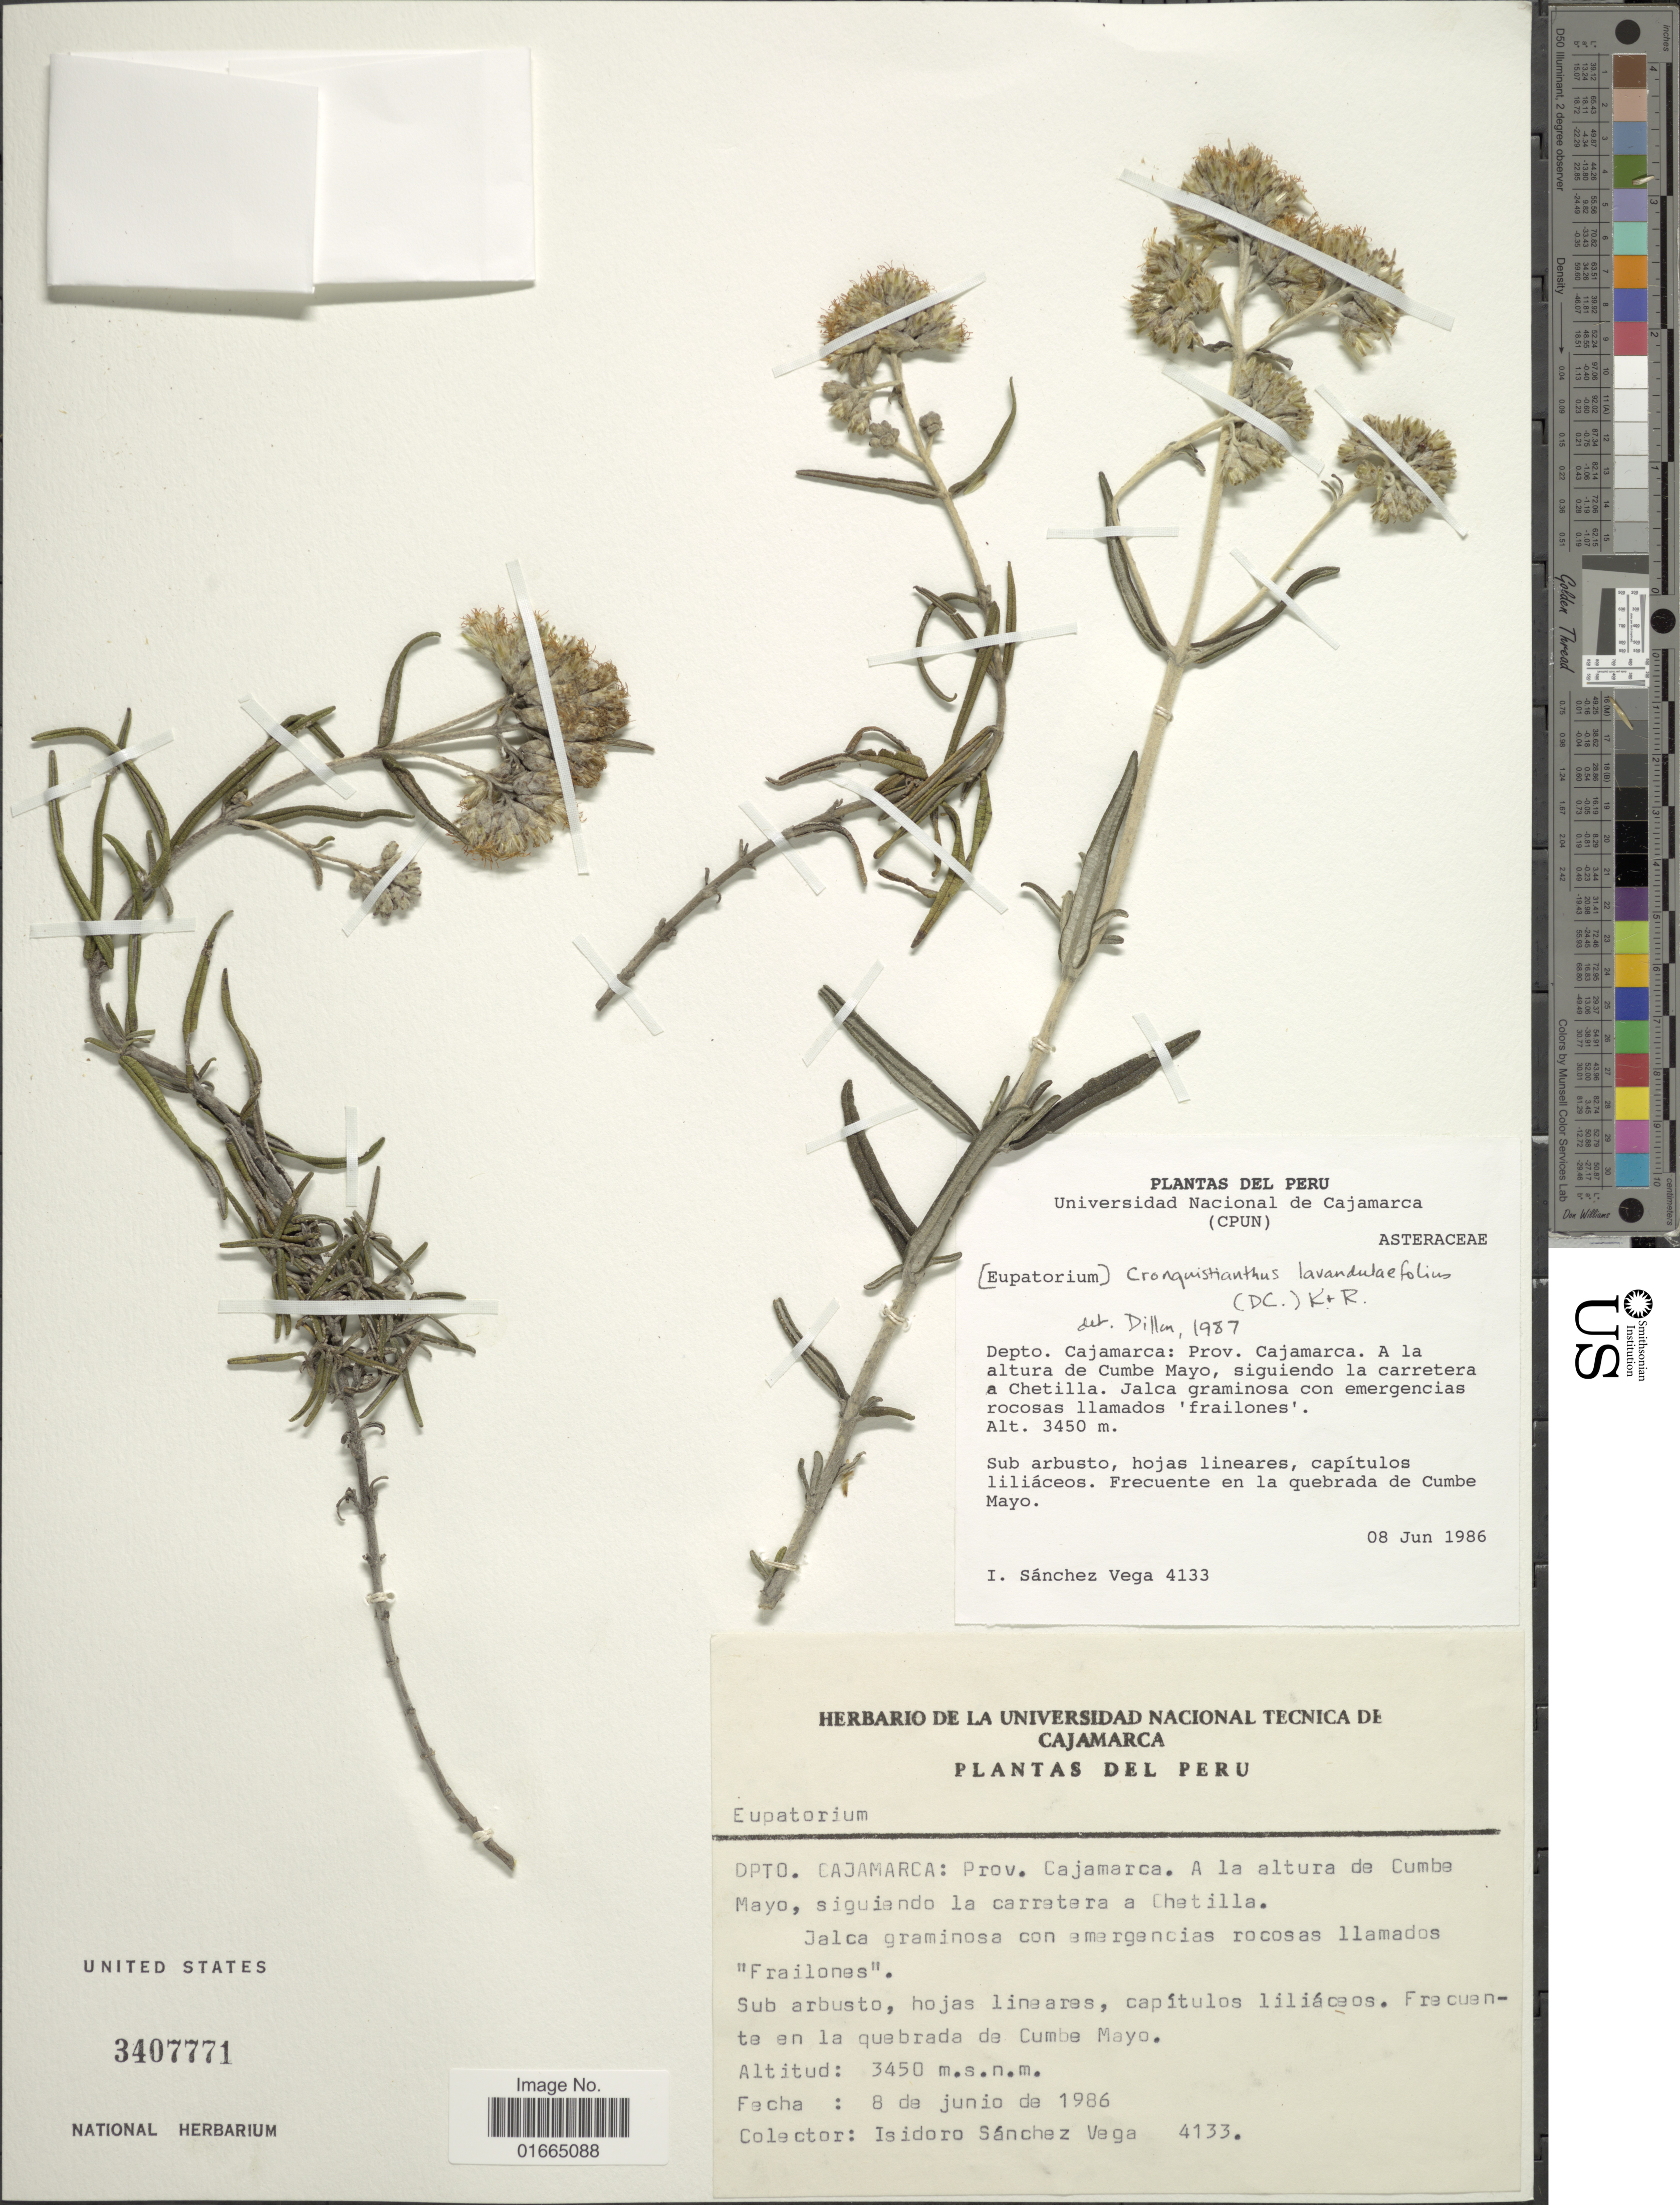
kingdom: Plantae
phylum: Tracheophyta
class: Magnoliopsida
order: Asterales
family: Asteraceae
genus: Cronquistianthus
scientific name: Cronquistianthus lavandulaefolius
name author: (DC.) R.M. King & H. Rob.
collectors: I. Sánchez Vega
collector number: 4133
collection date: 1986-06-08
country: Peru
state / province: Cajamarca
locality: Depto. Cajamarca: Prov. Cajamarca. A la alturo de Cumbe Mayo, siguiendo la carretera a Chetilla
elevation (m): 3450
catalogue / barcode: US 3407771